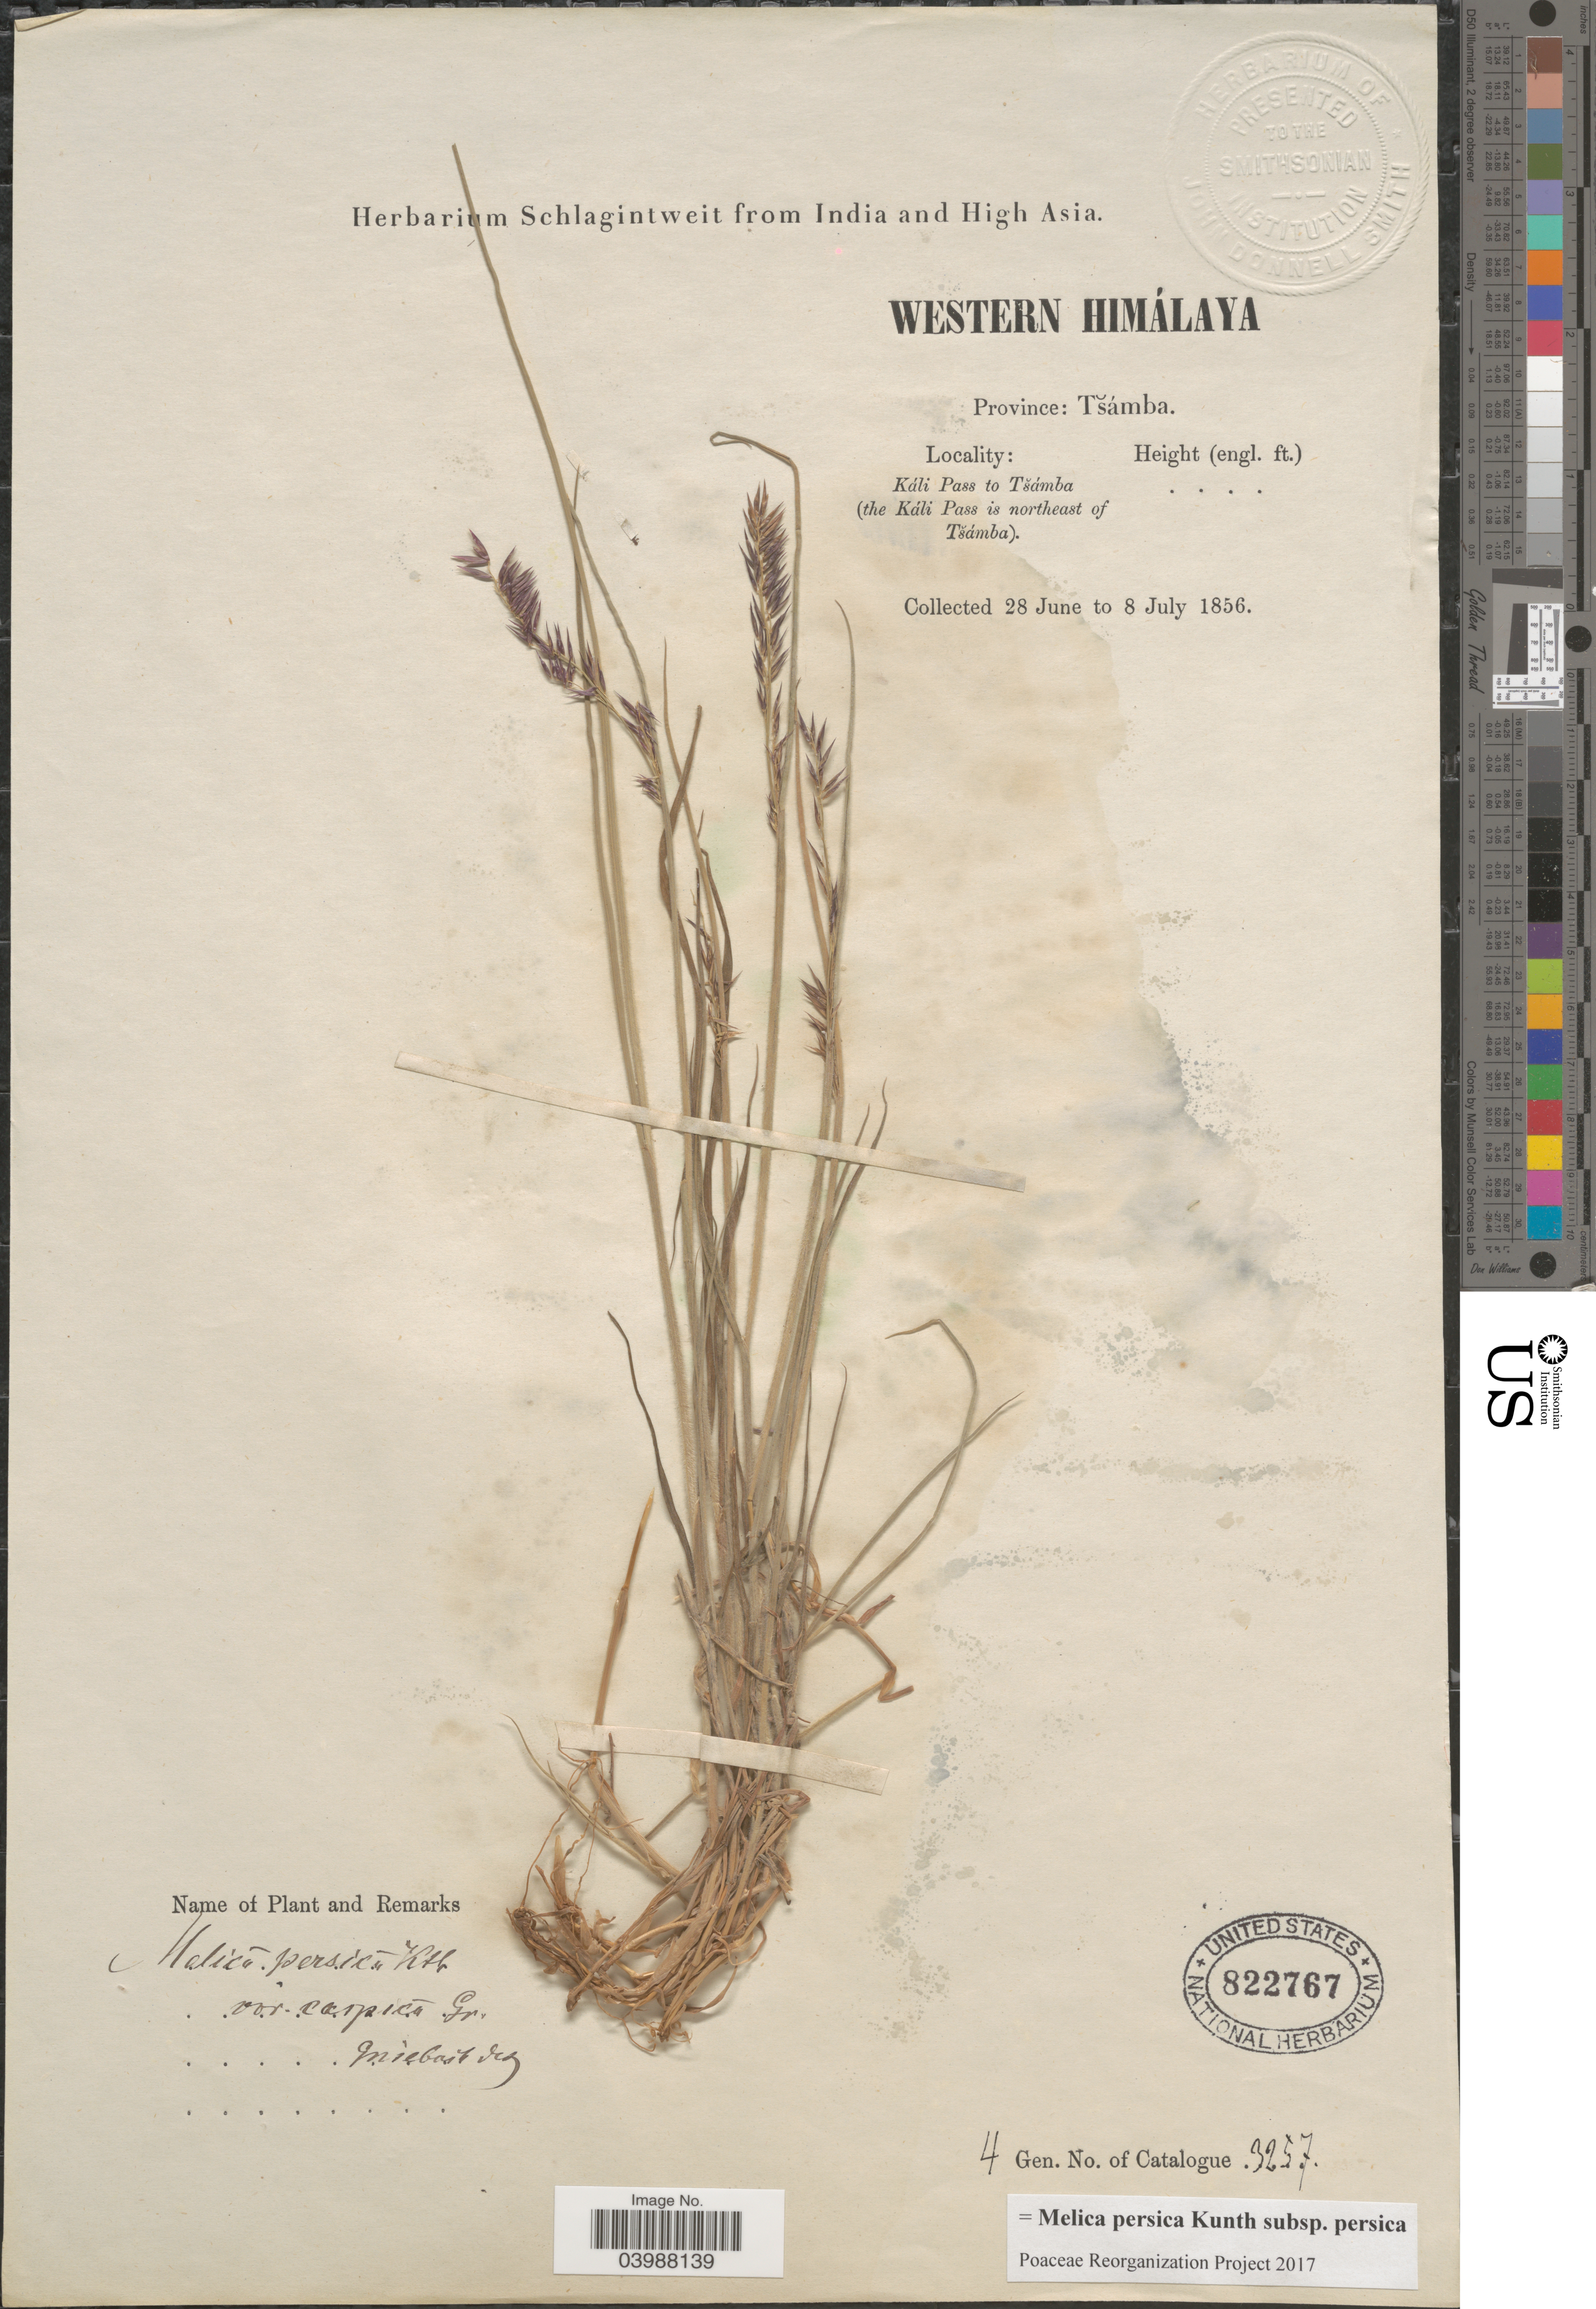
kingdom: Plantae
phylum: Tracheophyta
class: Liliopsida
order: Poales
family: Poaceae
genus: Melica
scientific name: Melica persica subsp. persica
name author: Kunth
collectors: ex herb. Schlagintweit from India and High Asia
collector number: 3257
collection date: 1856-06-28/1856-07-08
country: Pakistan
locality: Western Himálaya. Province: Tsámba. Káli Pass to Tsámba (the Káli Pass is northeast of Tsámba).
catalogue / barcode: US 822767